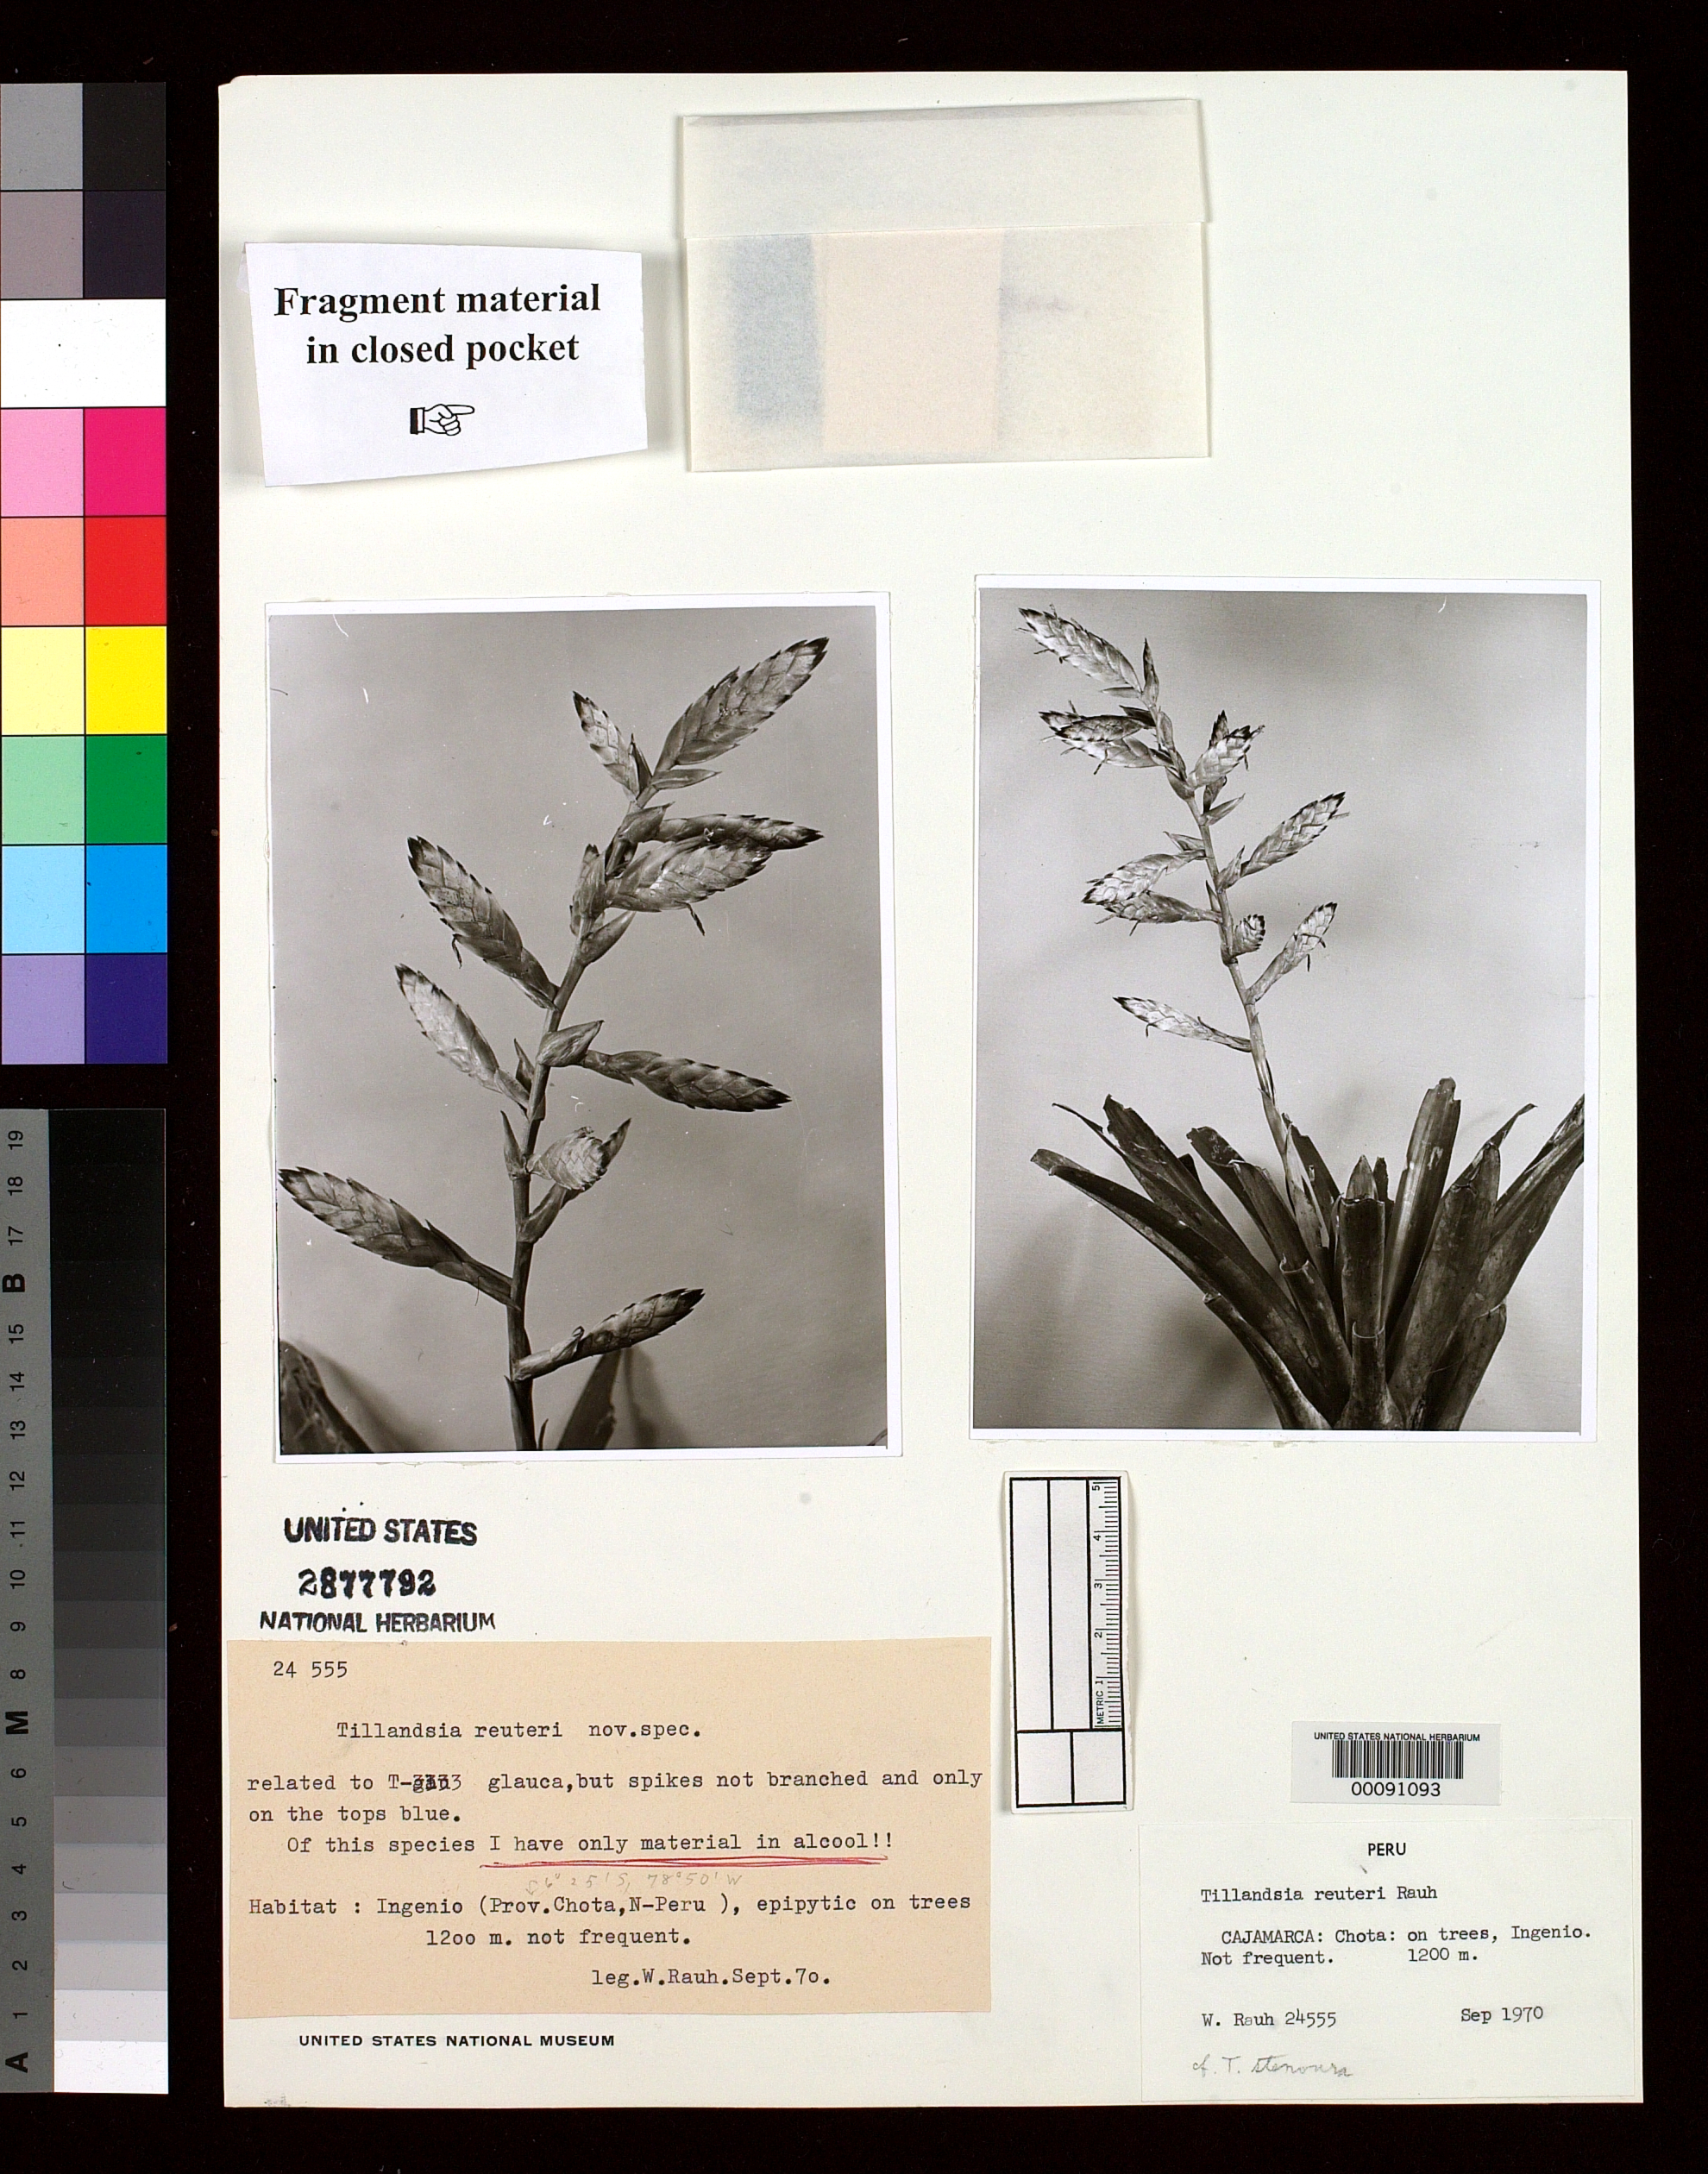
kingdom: Plantae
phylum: Tracheophyta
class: Liliopsida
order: Poales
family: Bromeliaceae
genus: Tillandsia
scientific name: Tillandsia reuteri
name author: Rauh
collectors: W. Rauh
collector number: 24555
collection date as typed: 09 Sep 1970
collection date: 1970-09-09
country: Peru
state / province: Cajamarca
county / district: Chota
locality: near Ingenio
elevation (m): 1200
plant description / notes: Publication cites alt. 1800 m.; This sheet mounted only with photographs of living plant (with negatives in pocket). Record deleted from Type Register and "specimen" removed to main herbairum.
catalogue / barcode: US 2877792